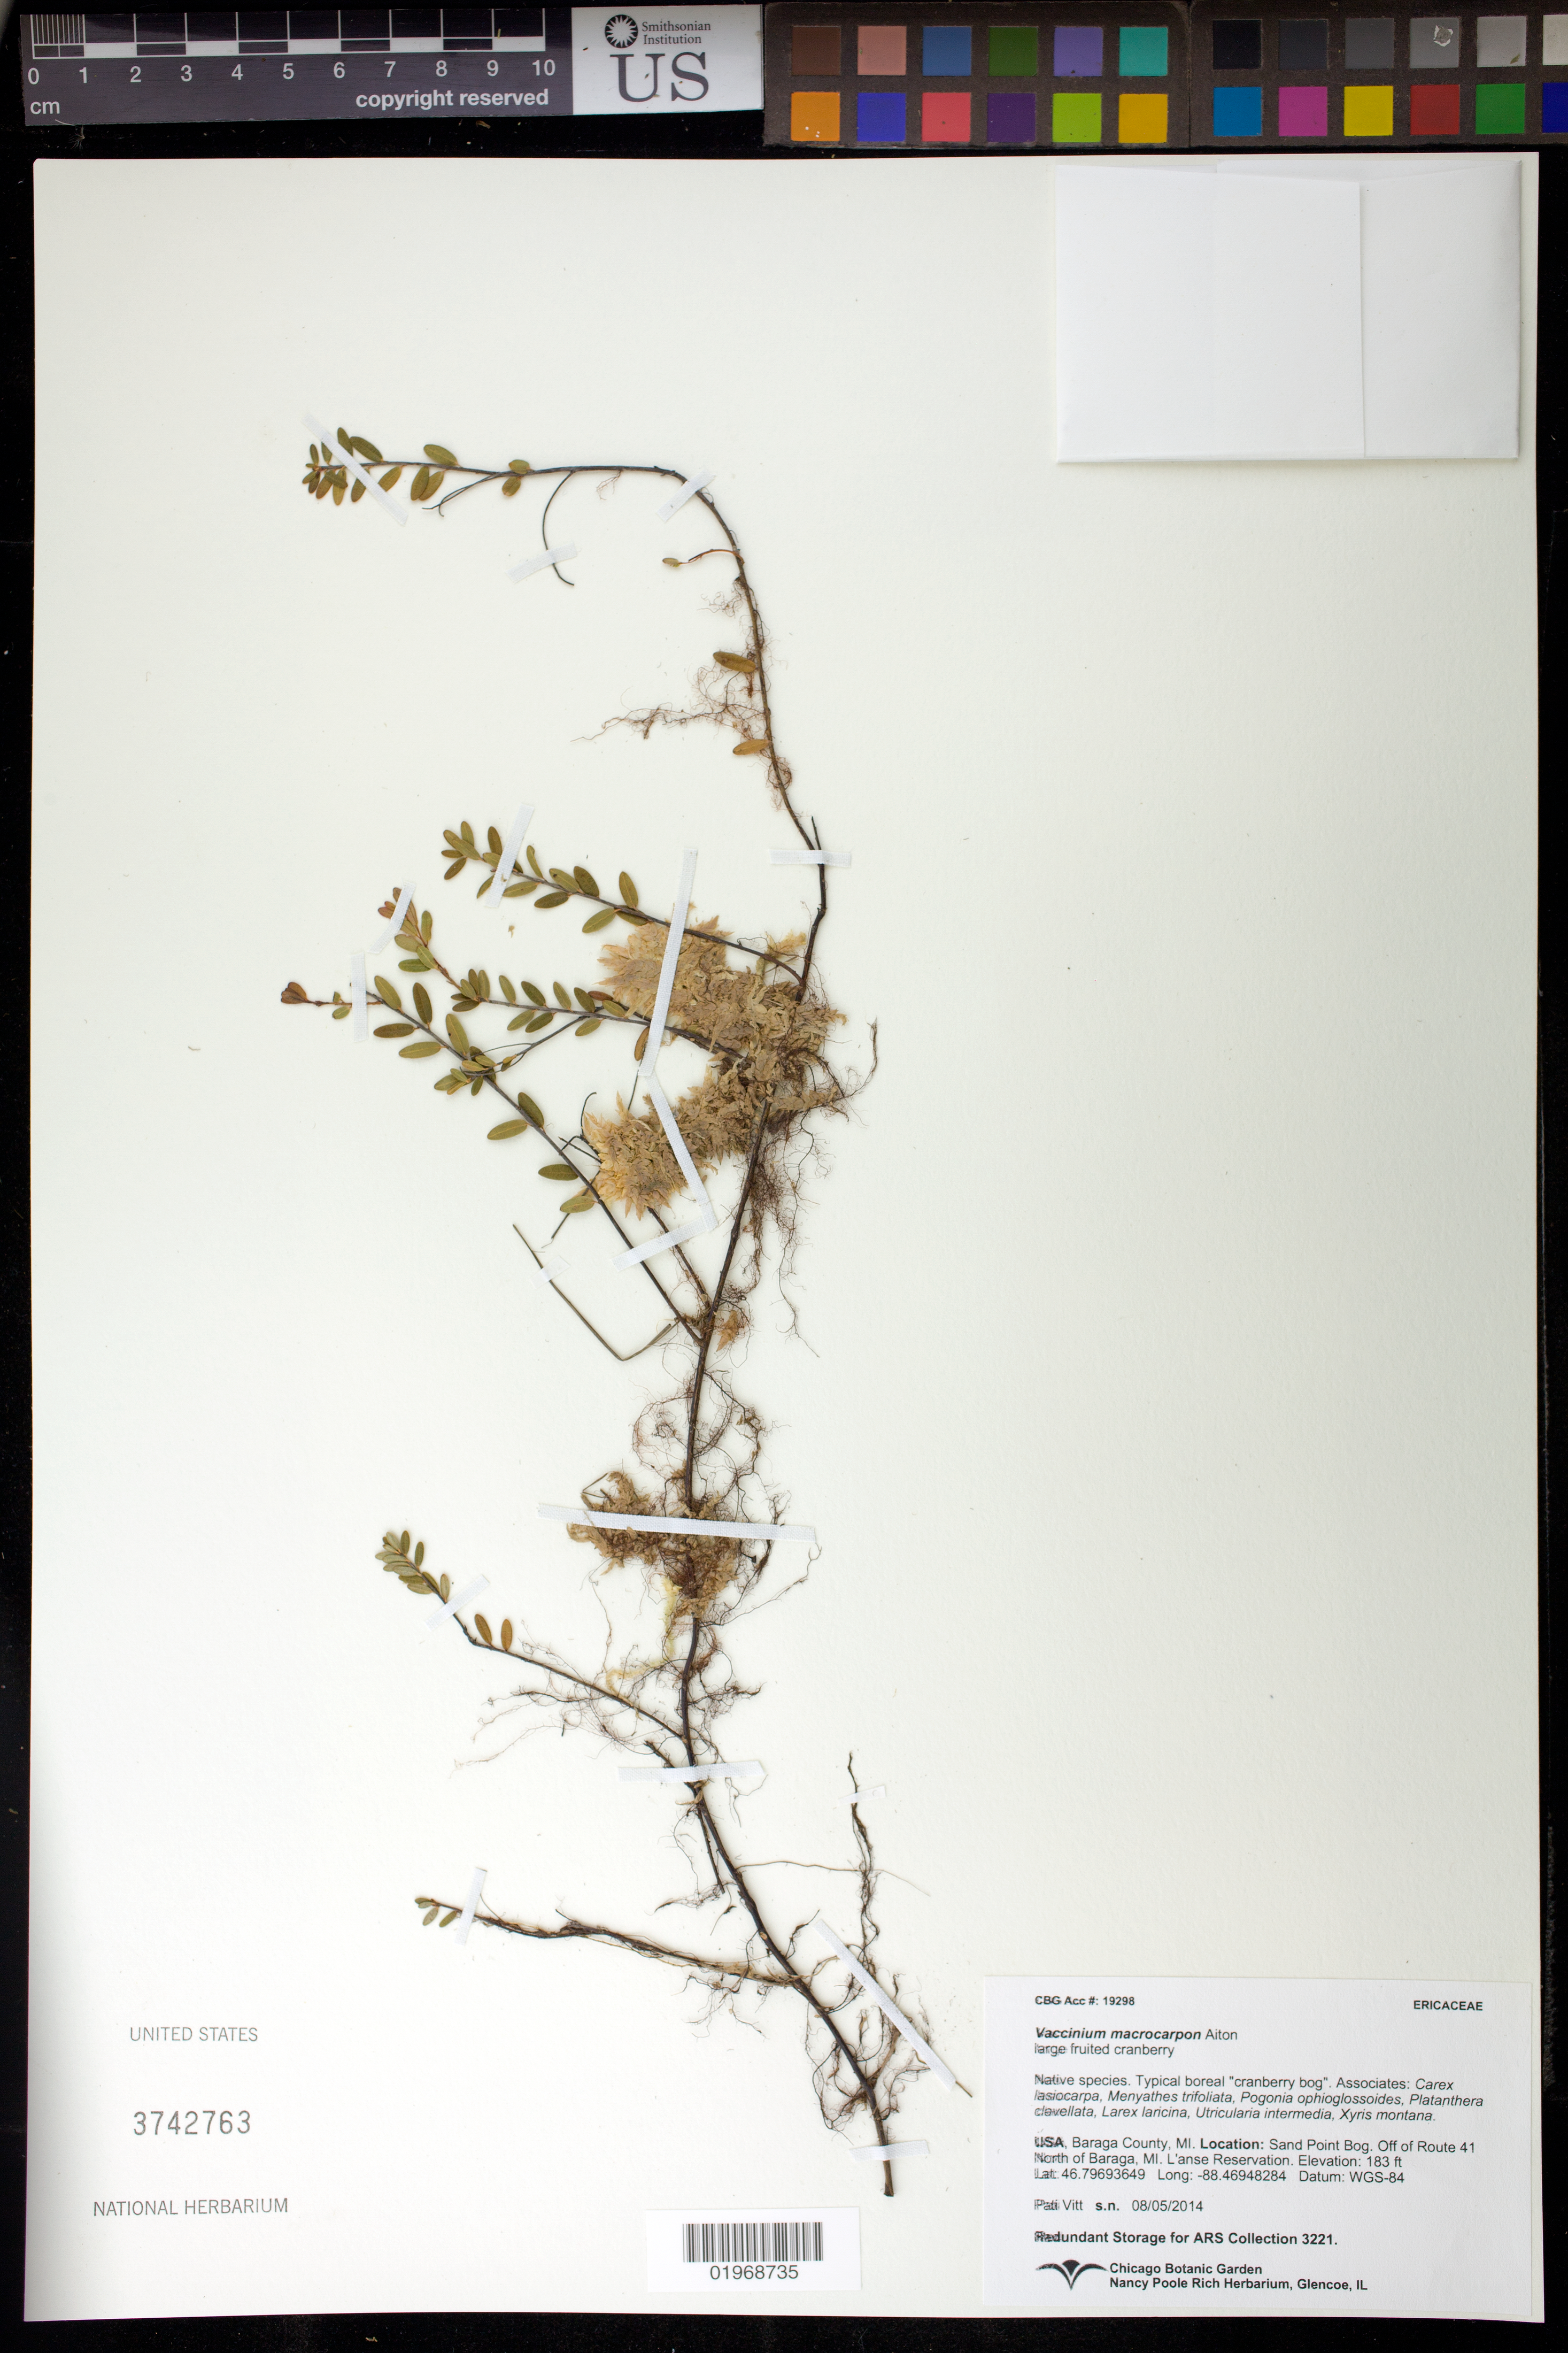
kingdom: Plantae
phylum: Tracheophyta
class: Magnoliopsida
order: Ericales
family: Ericaceae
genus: Vaccinium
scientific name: Vaccinium macrocarpon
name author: Aiton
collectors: P. Vitt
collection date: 2014-08-05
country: United States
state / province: Michigan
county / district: Baraga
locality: Sand Point Bog. Off of Rte 41, L'anse Reservation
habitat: Typical boreal "cranberry bog"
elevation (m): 56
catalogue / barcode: US 3742763